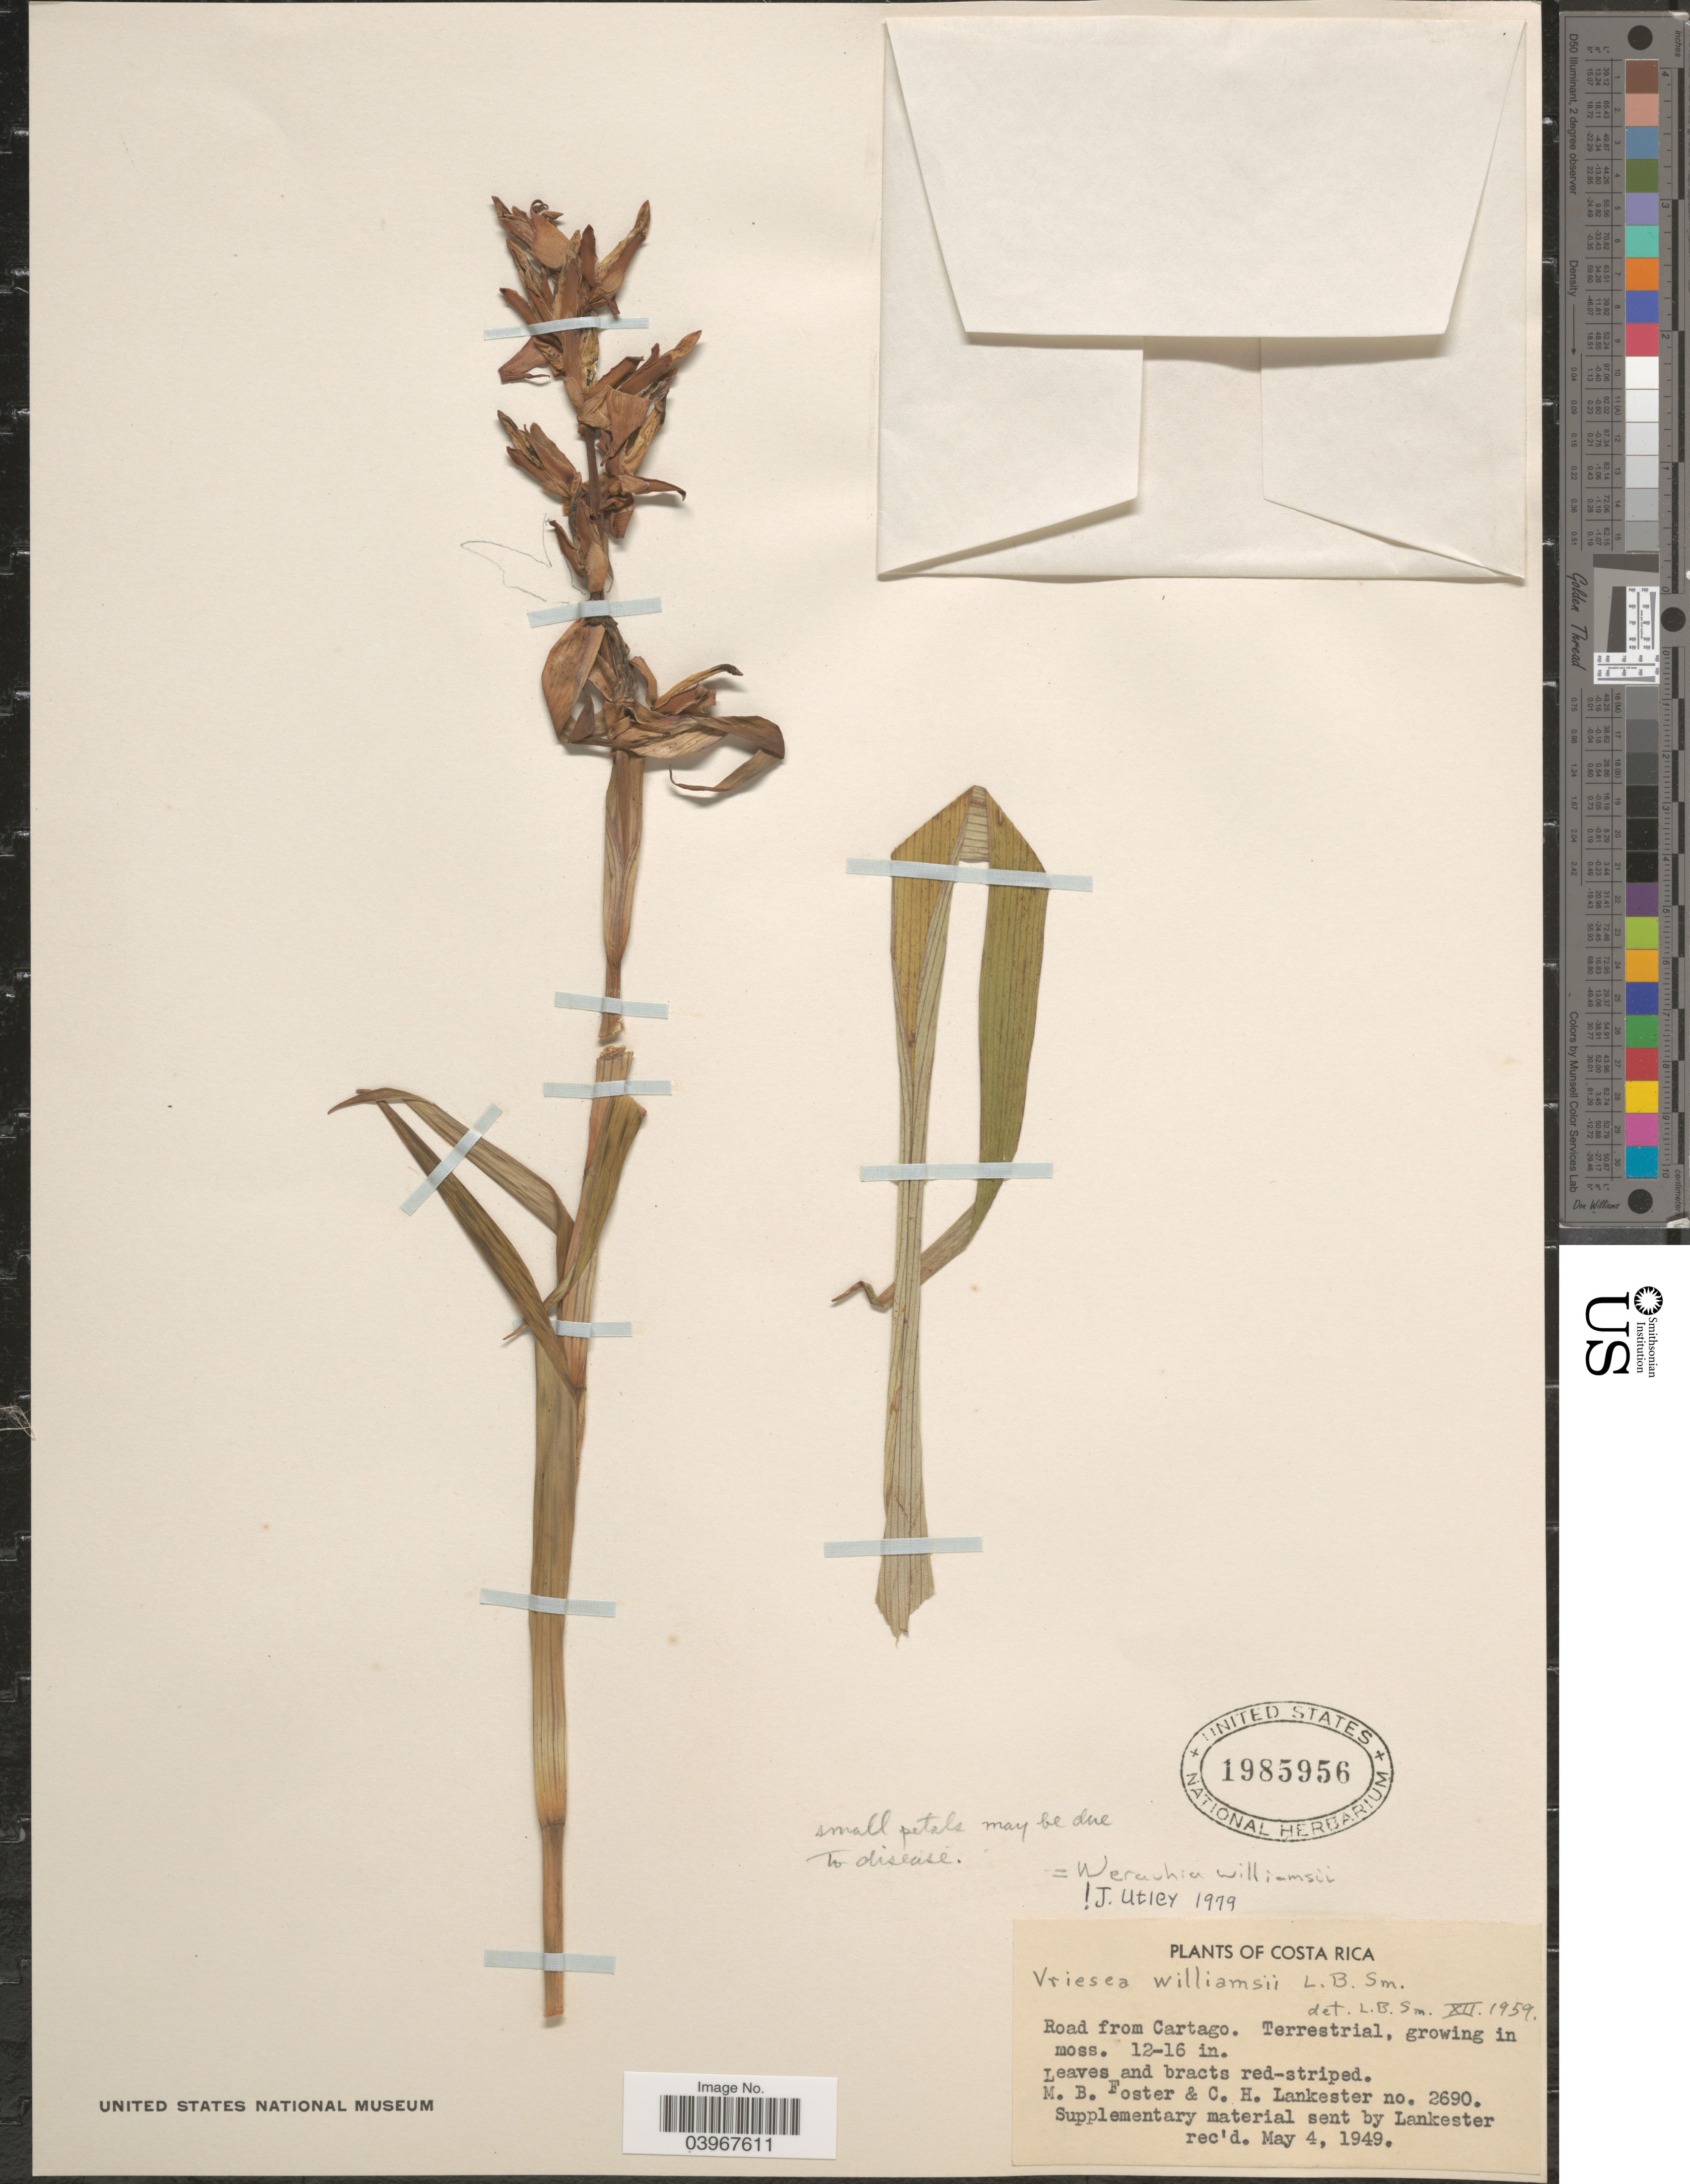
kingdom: Plantae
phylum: Tracheophyta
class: Liliopsida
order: Poales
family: Bromeliaceae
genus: Werauhia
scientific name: Werauhia williamsii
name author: (L.B. Sm.) J.R. Grant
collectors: M. B. Foster & C. H. Lankester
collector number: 2690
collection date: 1949-05-04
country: Costa Rica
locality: Road from Cartago.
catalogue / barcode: US 1985956